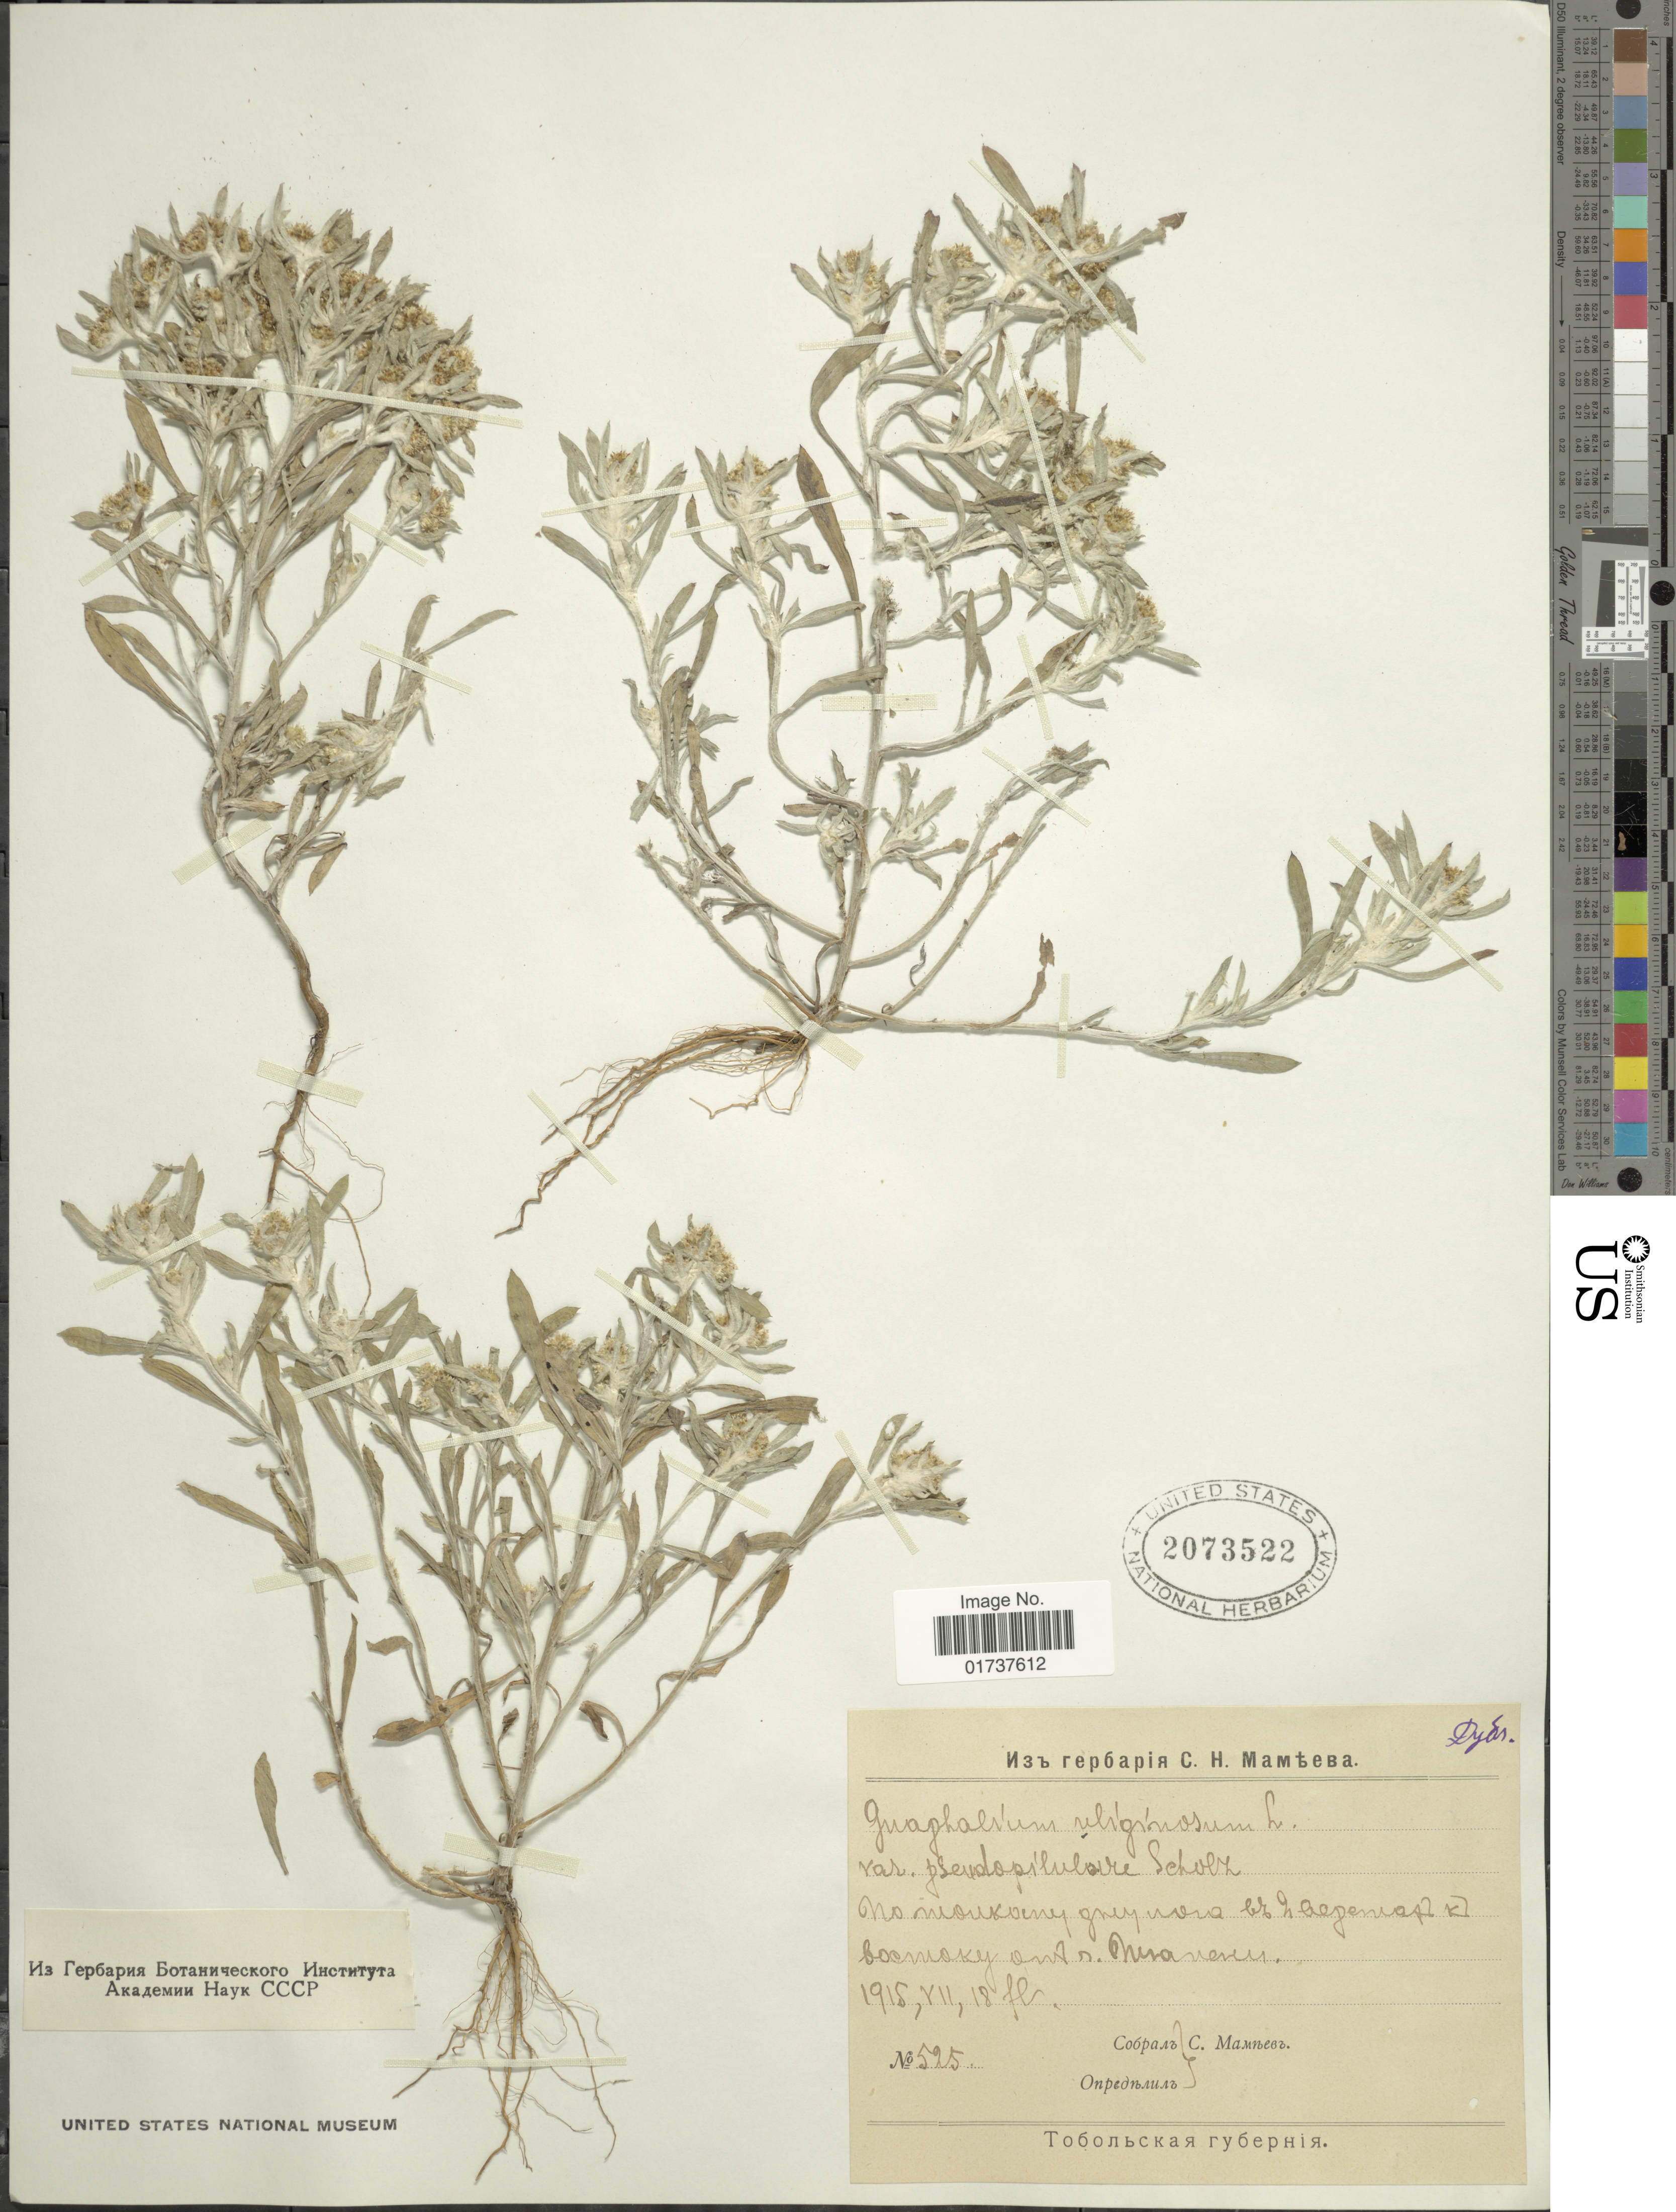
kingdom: Plantae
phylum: Tracheophyta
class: Magnoliopsida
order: Asterales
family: Asteraceae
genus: Gnaphalium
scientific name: Gnaphalium uliginosum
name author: L.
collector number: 525*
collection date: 1915-07-18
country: Russian Federation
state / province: Tyumen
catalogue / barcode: US 2073522